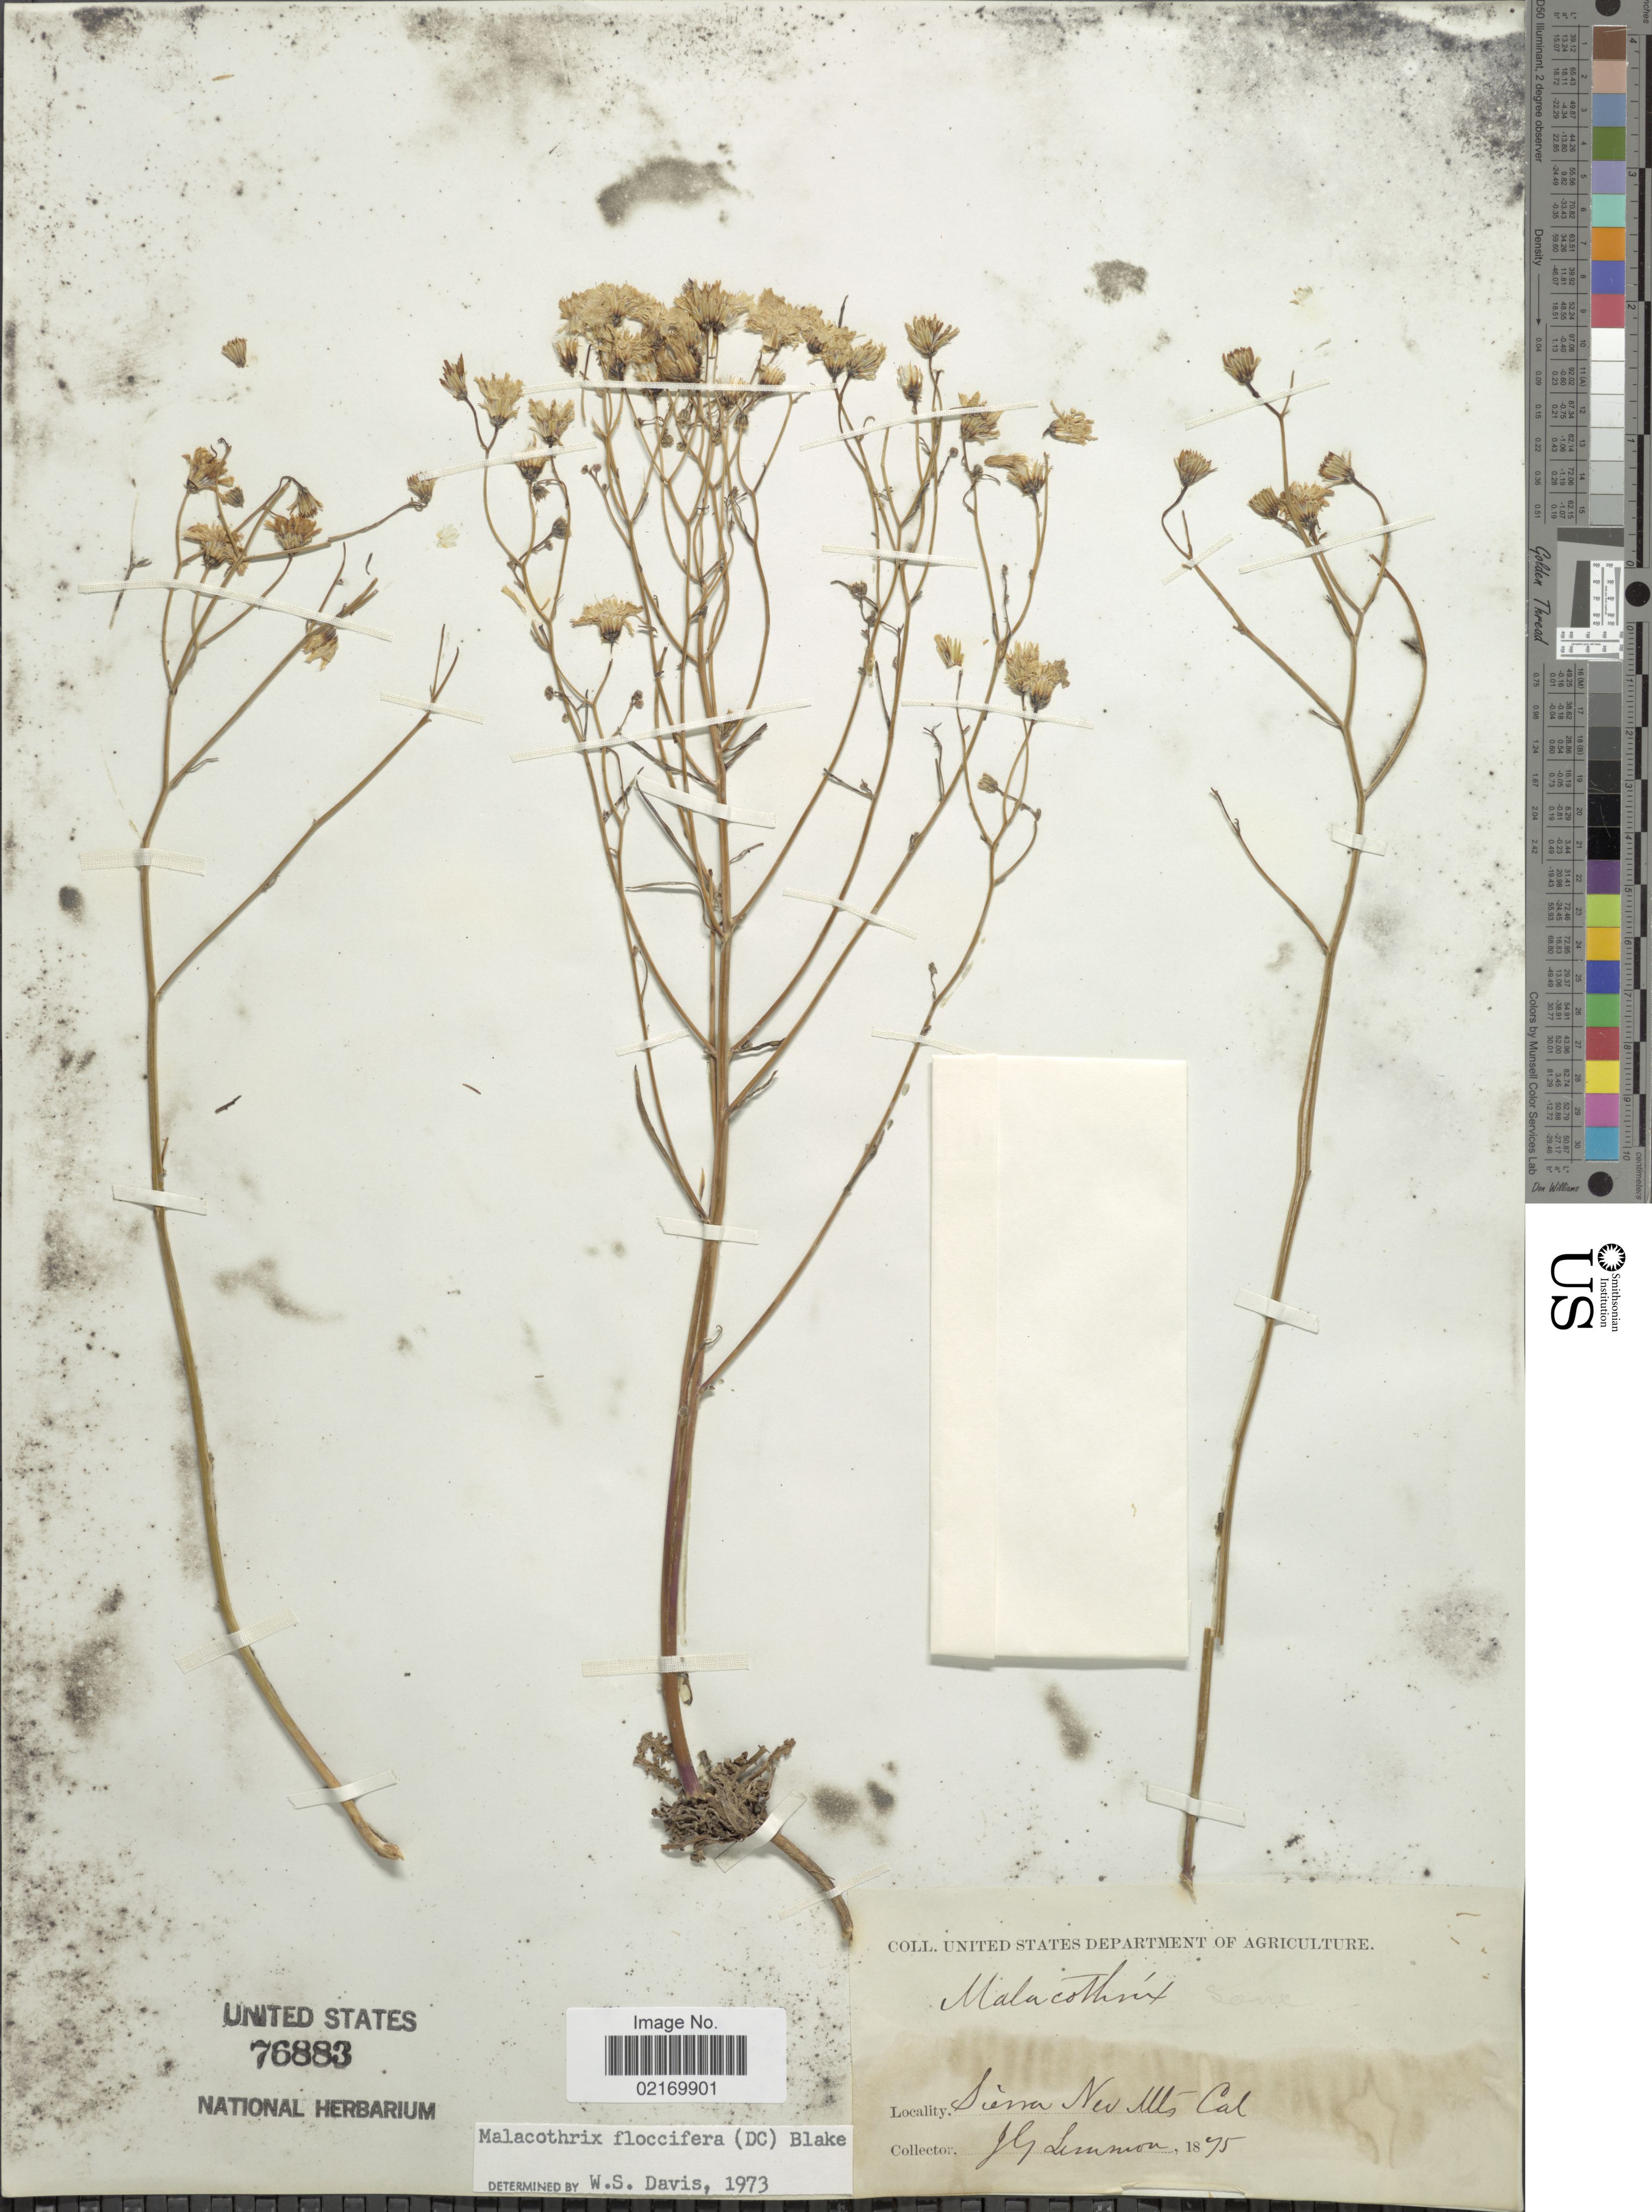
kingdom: Plantae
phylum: Tracheophyta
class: Magnoliopsida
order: Asterales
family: Asteraceae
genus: Malacothrix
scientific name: Malacothrix floccifera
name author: (DC.) S.F. Blake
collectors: J. Lemmon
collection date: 1875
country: United States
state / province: California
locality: Sierra Nev. Mts., Cal.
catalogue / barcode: US 76883